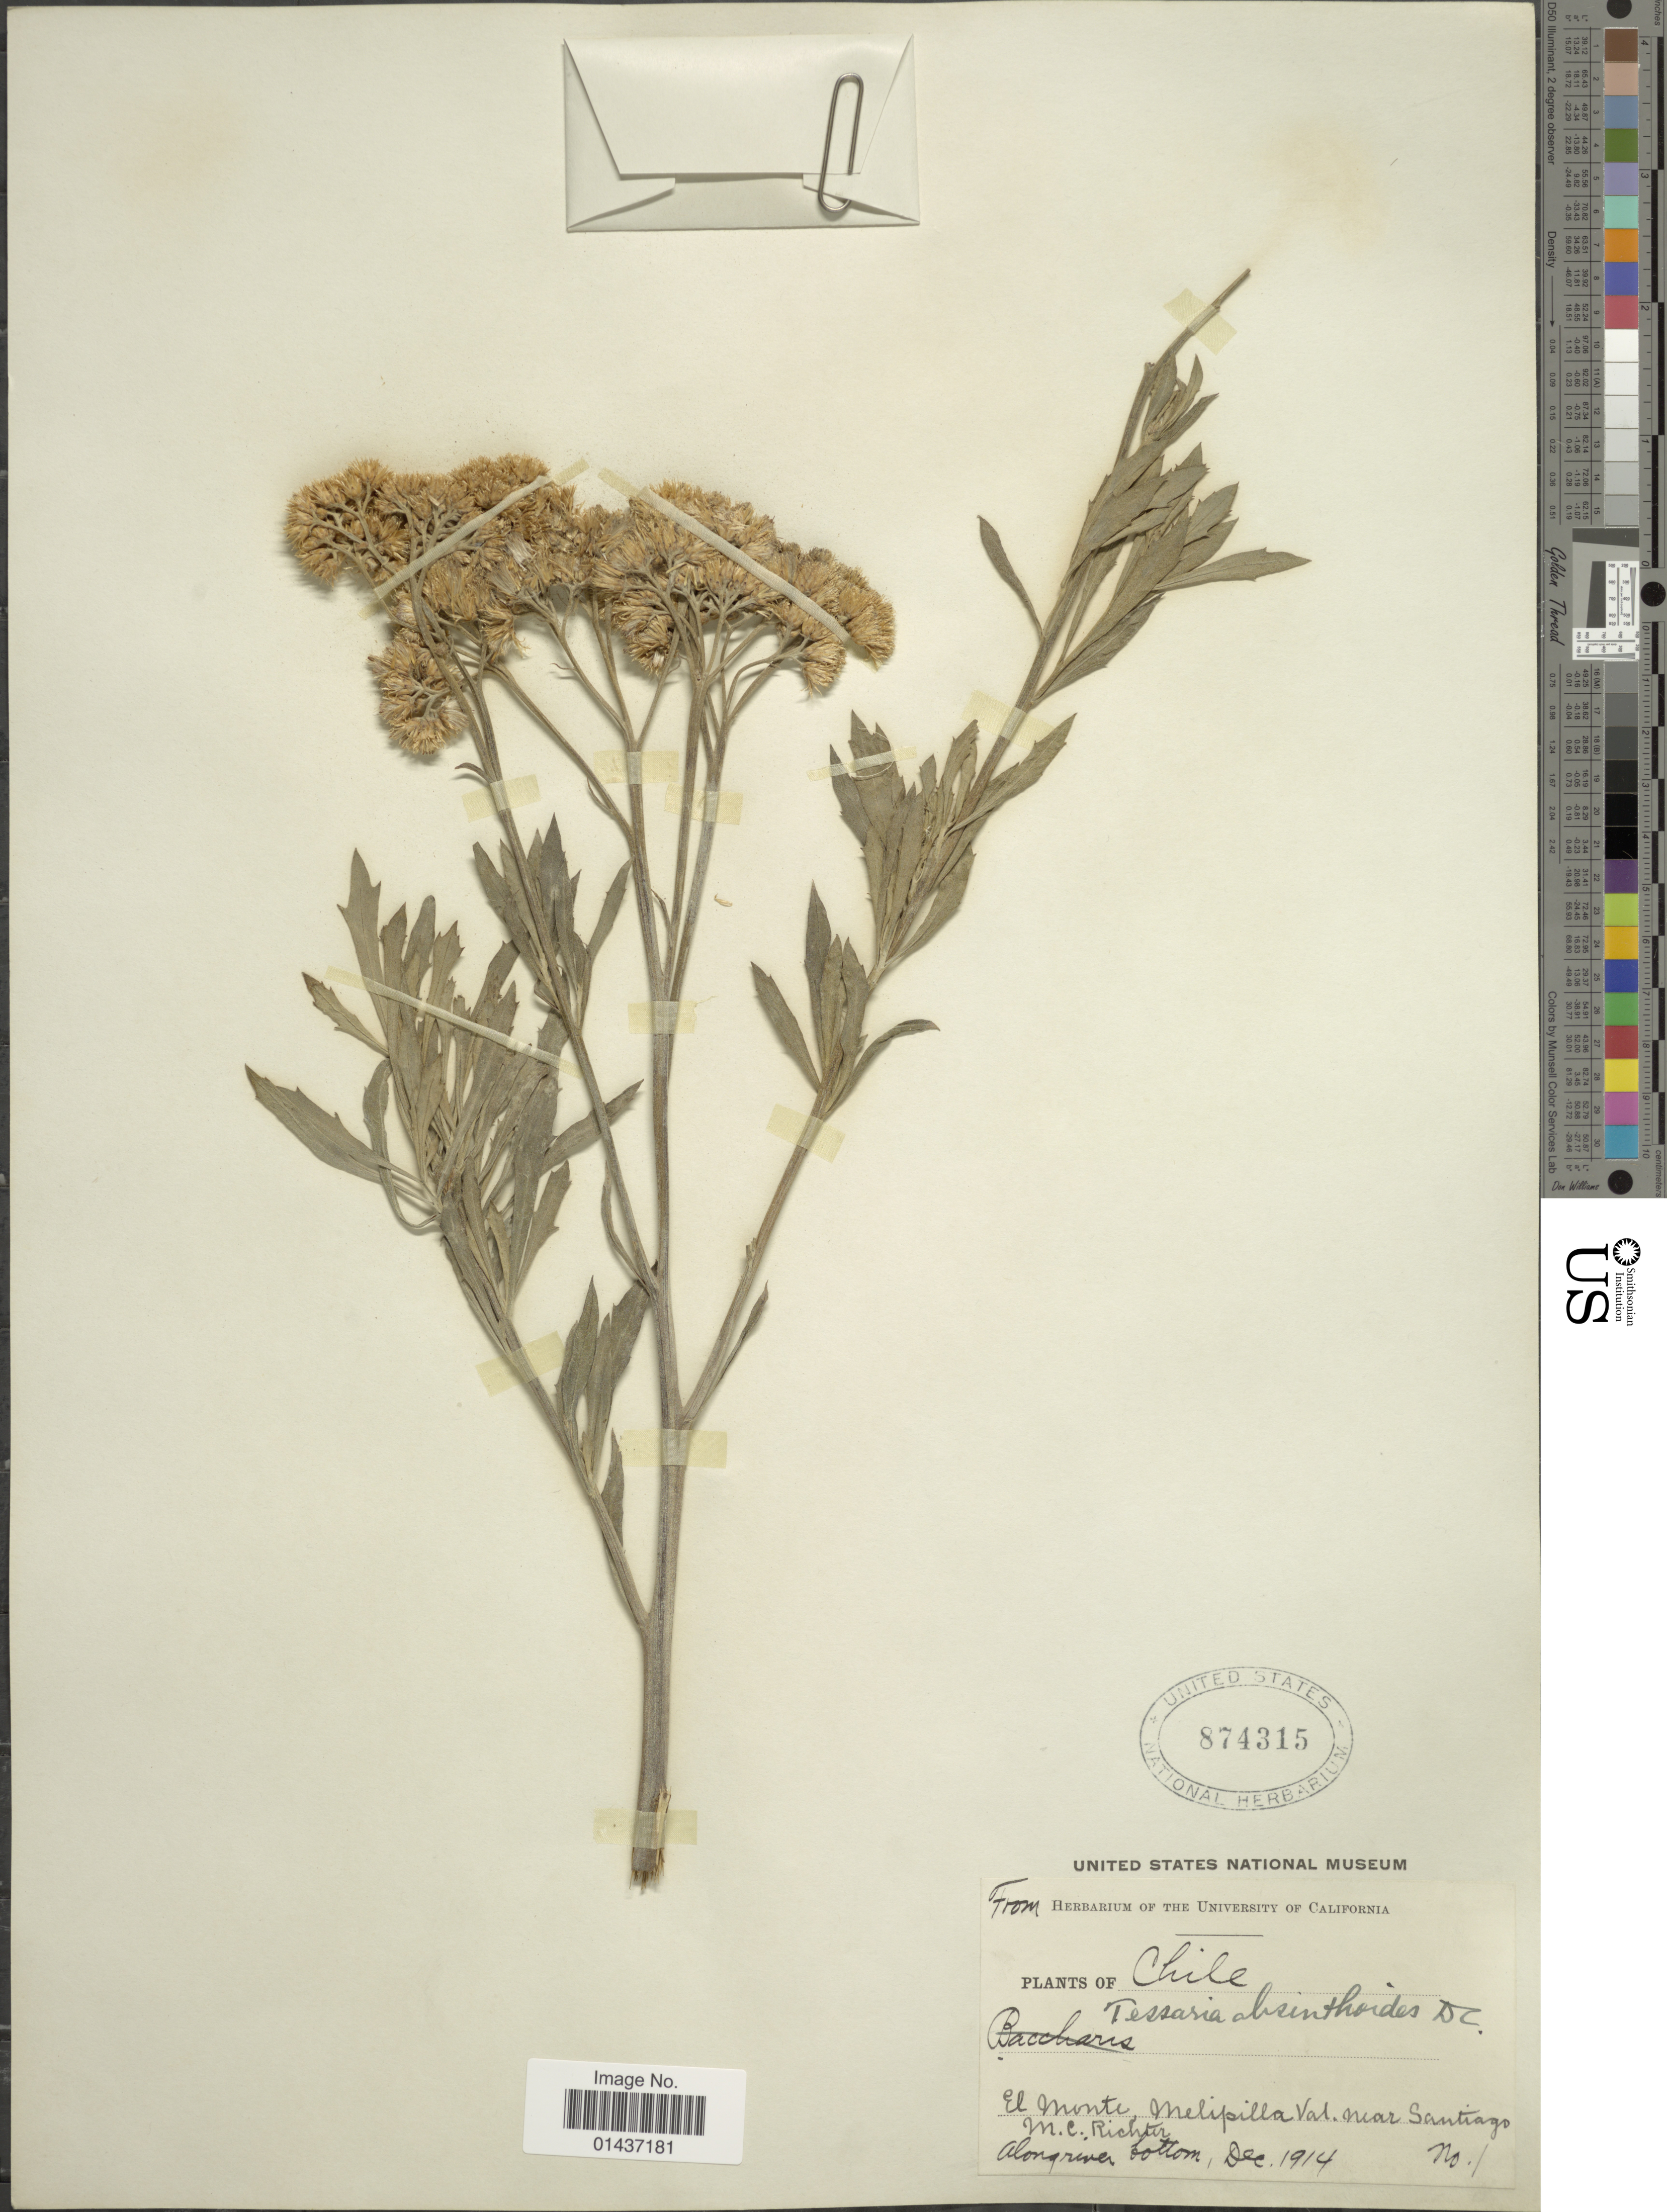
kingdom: Plantae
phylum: Tracheophyta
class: Magnoliopsida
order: Asterales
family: Asteraceae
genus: Tessaria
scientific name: Tessaria absinthioides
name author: (Hook. & Arn.) DC.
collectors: M. Richter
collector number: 1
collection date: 1914-12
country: Chile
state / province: Región Metropolitana (RM)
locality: El Monte, Melipilla Val near Santiago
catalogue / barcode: US 874315